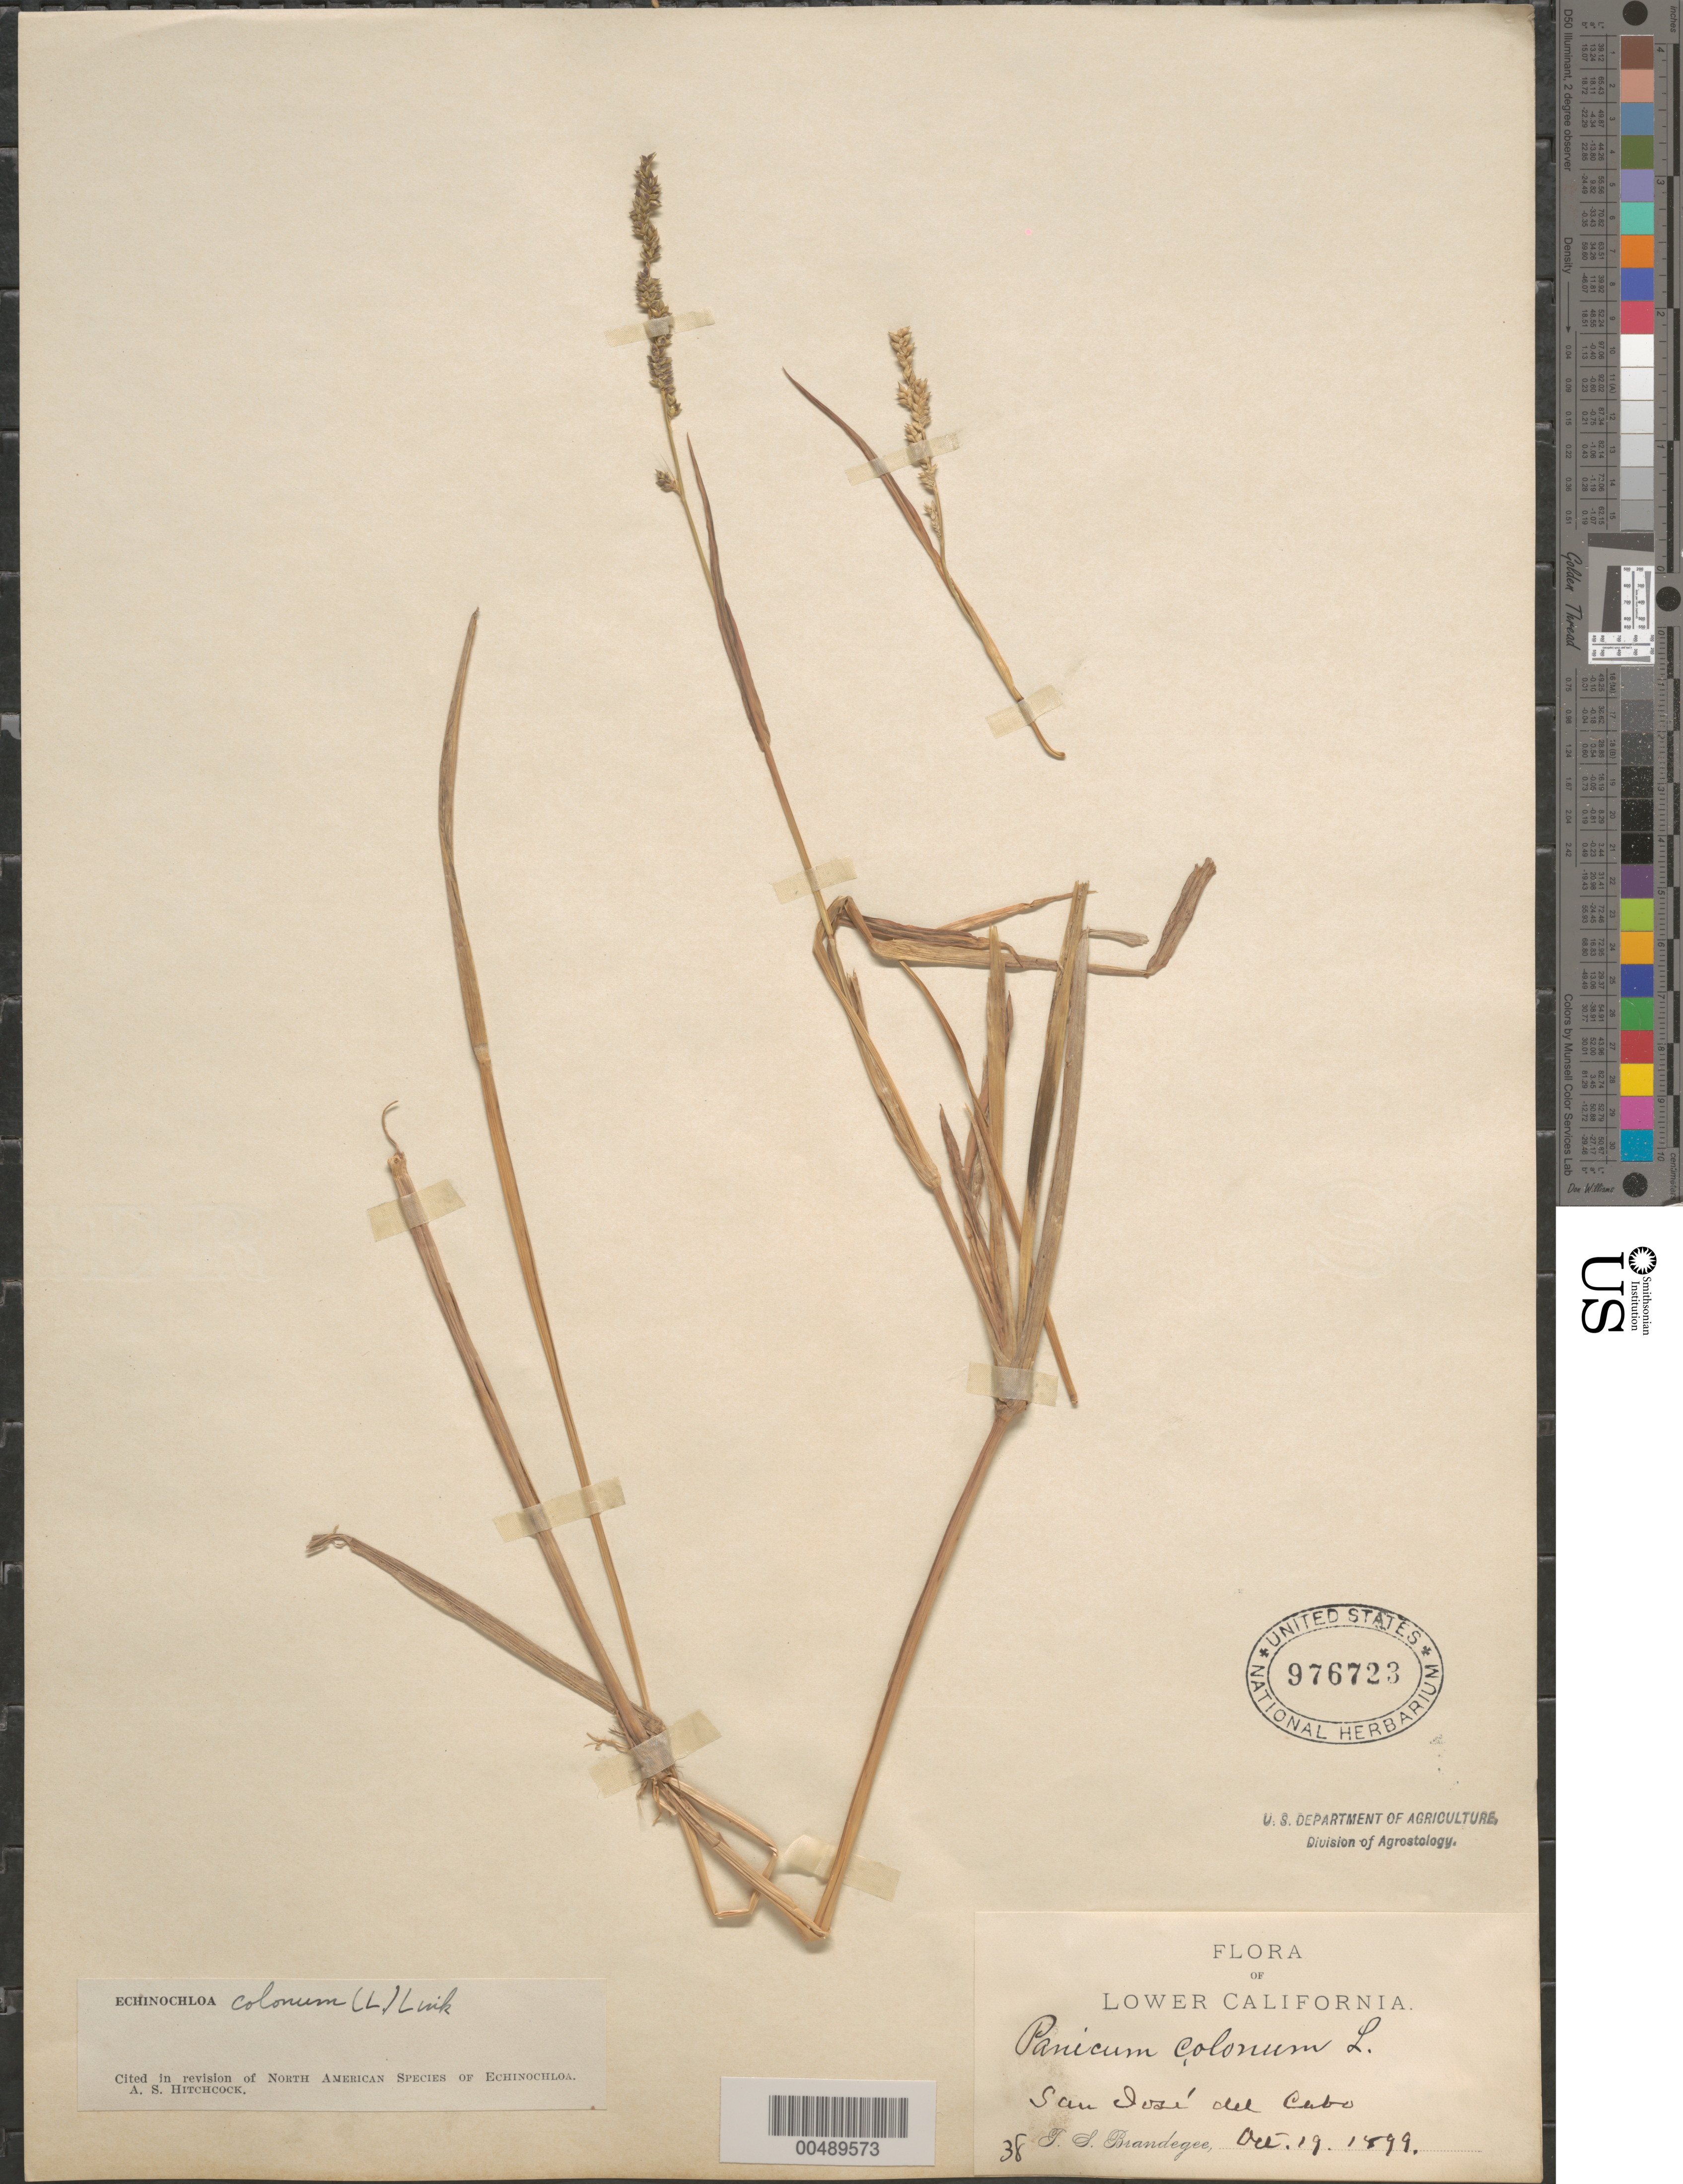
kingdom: Plantae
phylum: Tracheophyta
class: Liliopsida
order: Poales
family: Poaceae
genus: Echinochloa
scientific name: Echinochloa colona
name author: (L.) Link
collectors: T. S. Brandegee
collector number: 38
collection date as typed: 19 Oct 1899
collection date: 1899-10-19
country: Mexico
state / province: Baja California Sur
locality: San José del Cabo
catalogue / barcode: US 976723